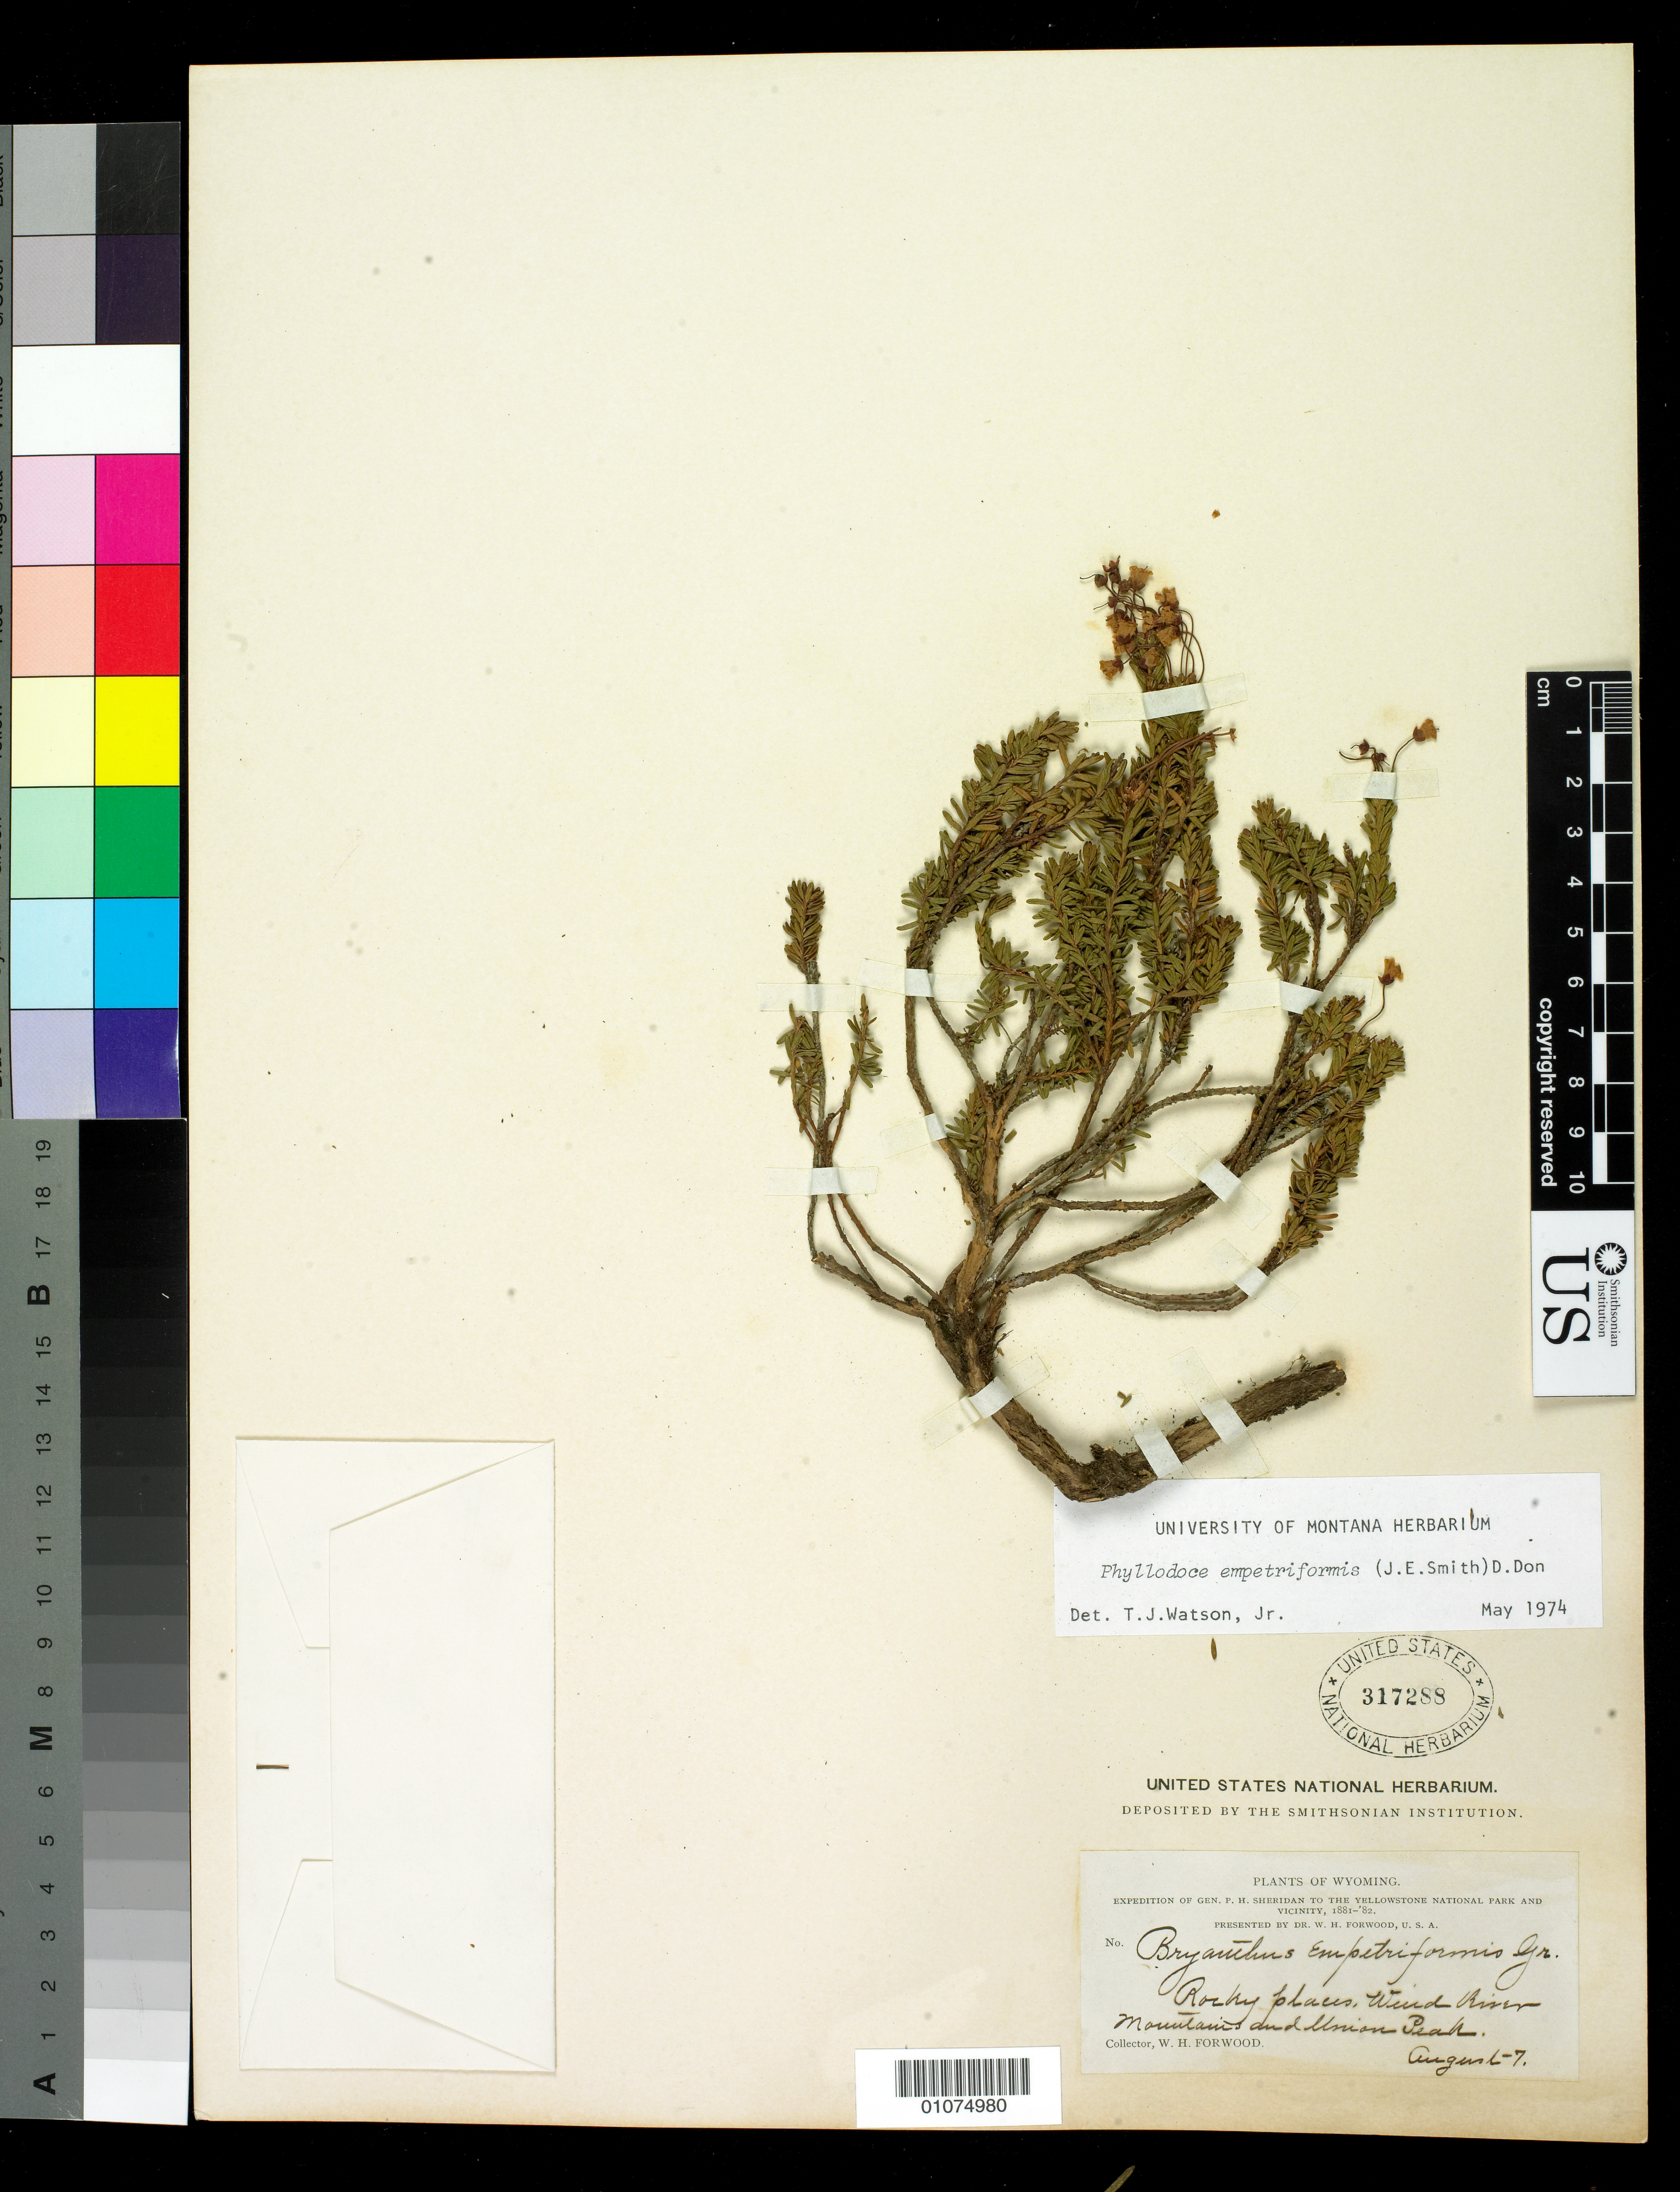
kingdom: Plantae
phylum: Tracheophyta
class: Magnoliopsida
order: Ericales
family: Ericaceae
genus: Phyllodoce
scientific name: Phyllodoce empetiformis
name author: (Small) D. Don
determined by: Watson, T. J.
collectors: W. Forwood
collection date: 1881-08-07 or 1882-08-07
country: United States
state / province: Wyoming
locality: Wind River Mountains and Union Peak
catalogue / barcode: US 317288